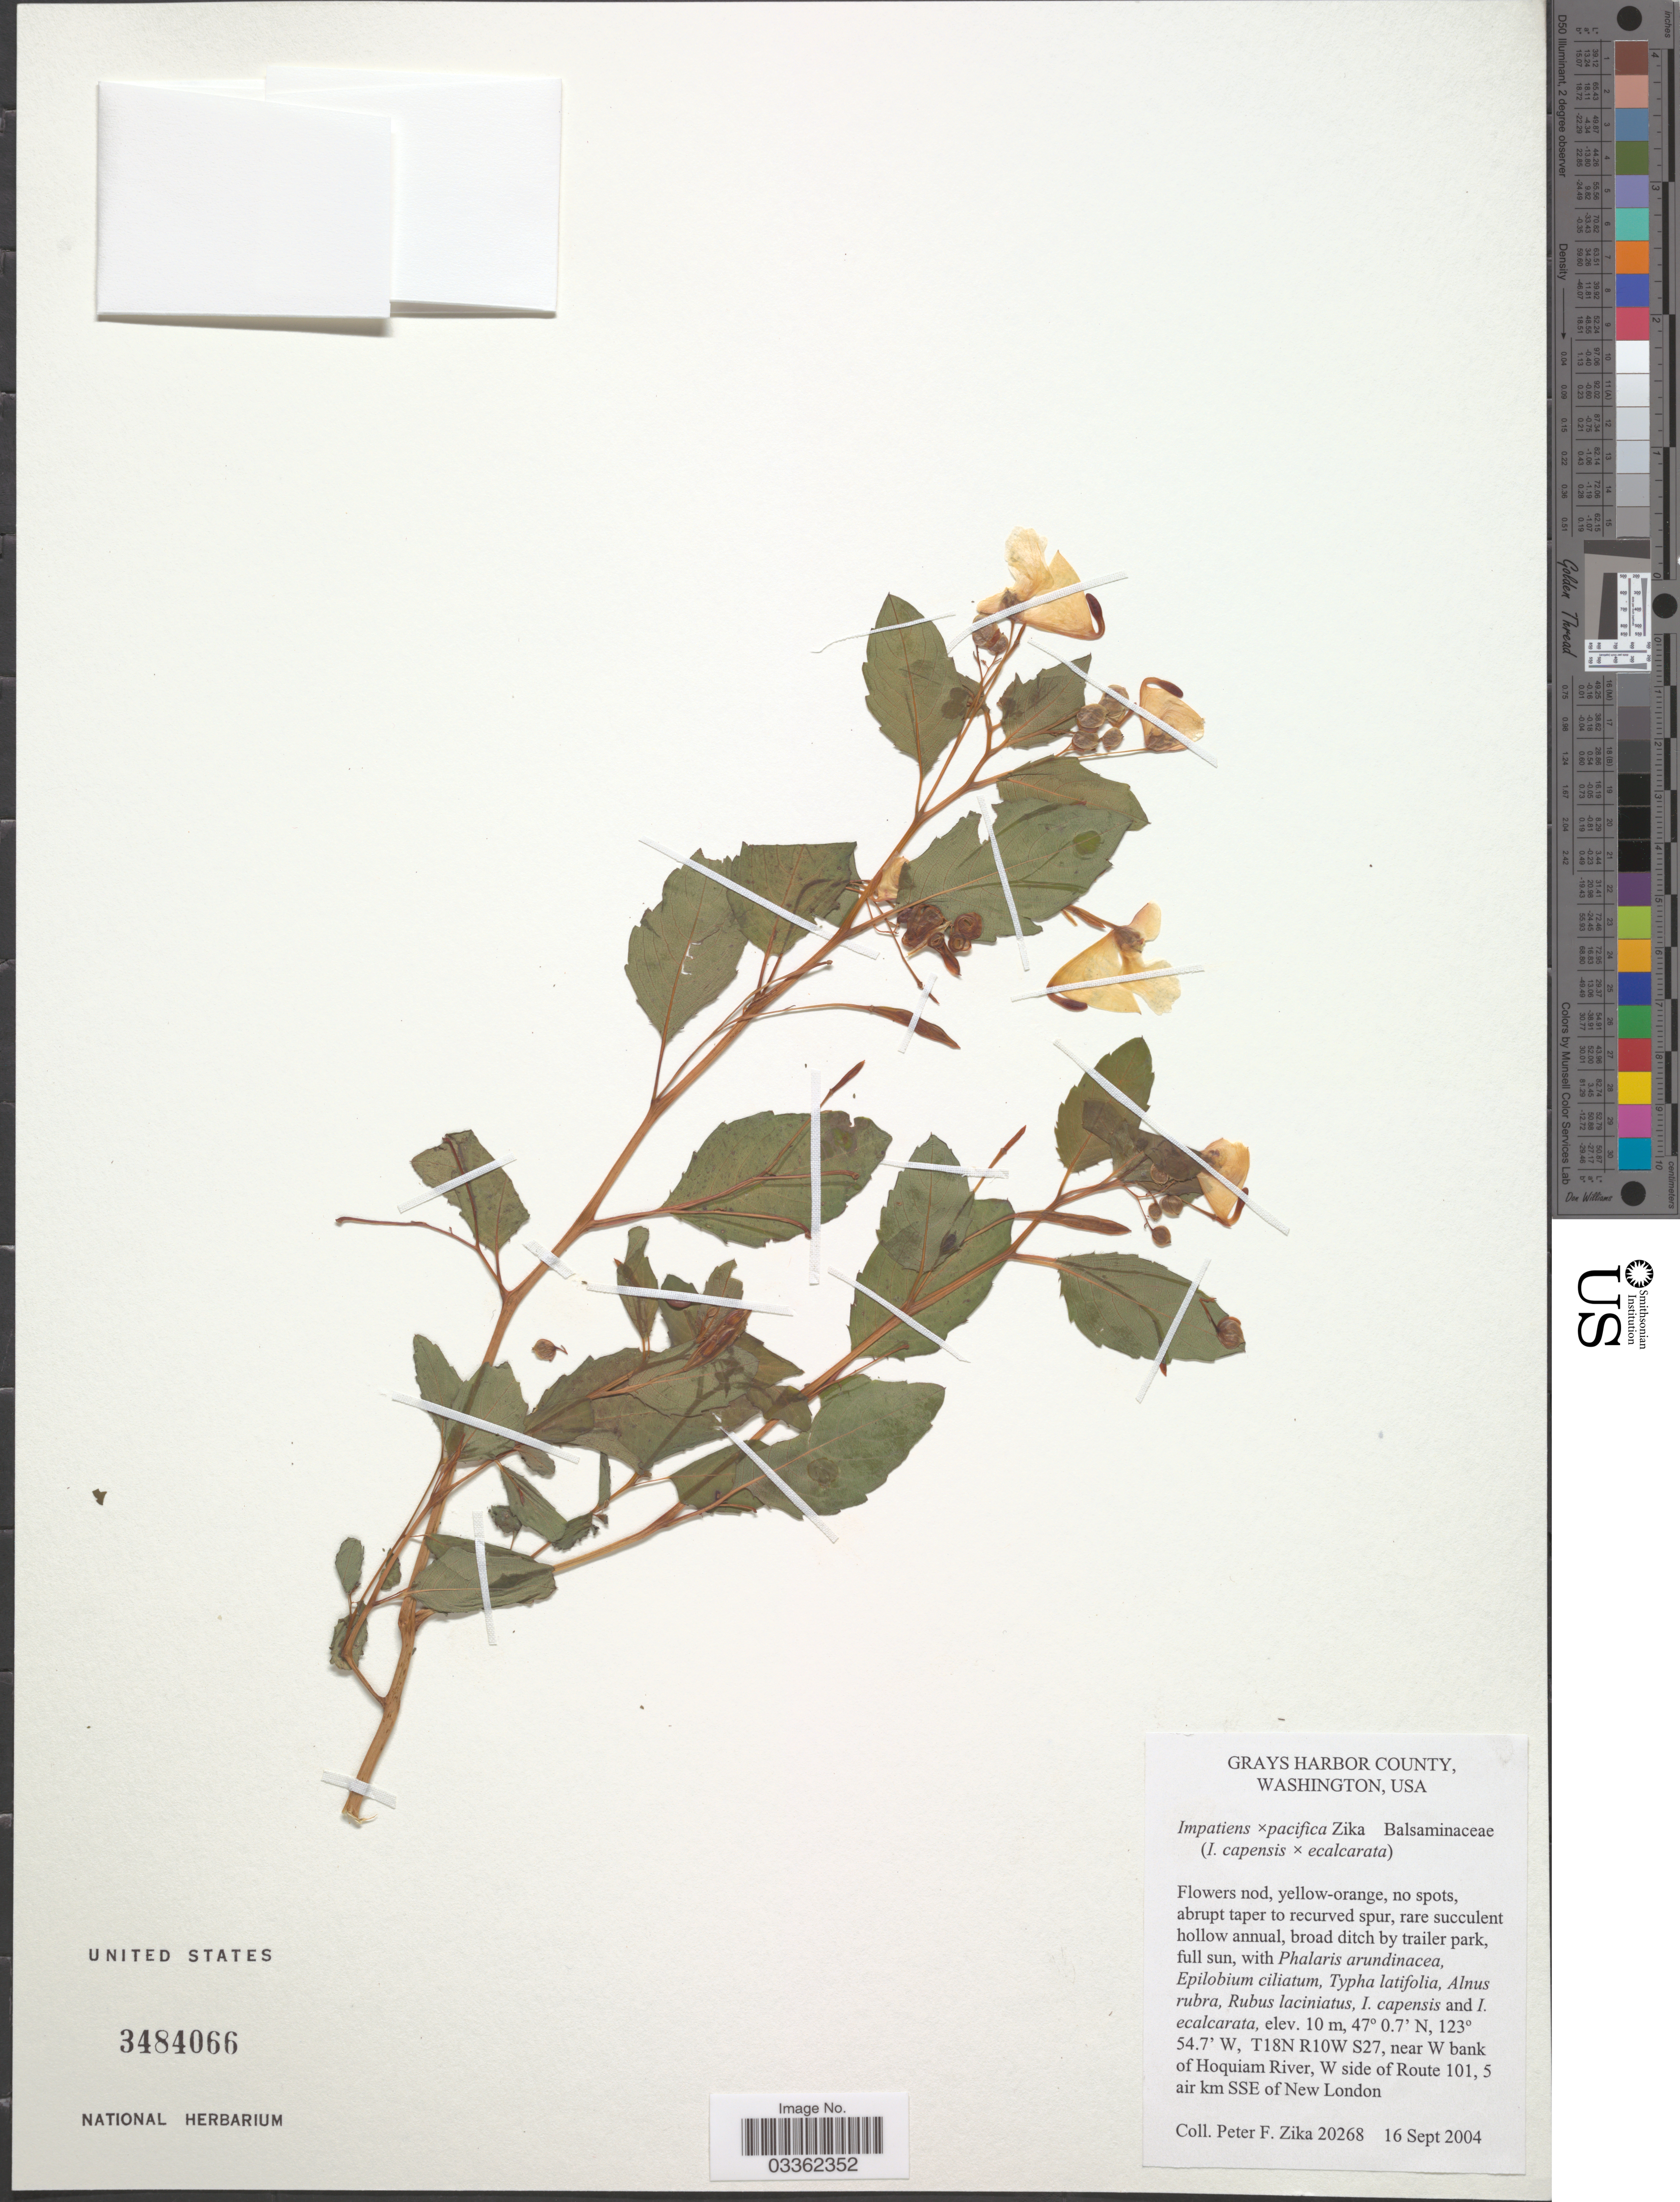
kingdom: Plantae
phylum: Tracheophyta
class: Magnoliopsida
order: Ericales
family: Balsaminaceae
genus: Impatiens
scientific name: Impatiens x pacifica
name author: Zika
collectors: P. F. Zika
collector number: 20268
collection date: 2004-09-16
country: United States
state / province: Washington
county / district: Grays Harbor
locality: Grays Harbor County, T18N R10W S27, near W bank of Hoquiam River, W side of Route 101, 5 air km SSE of New London.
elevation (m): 10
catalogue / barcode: US 3484066